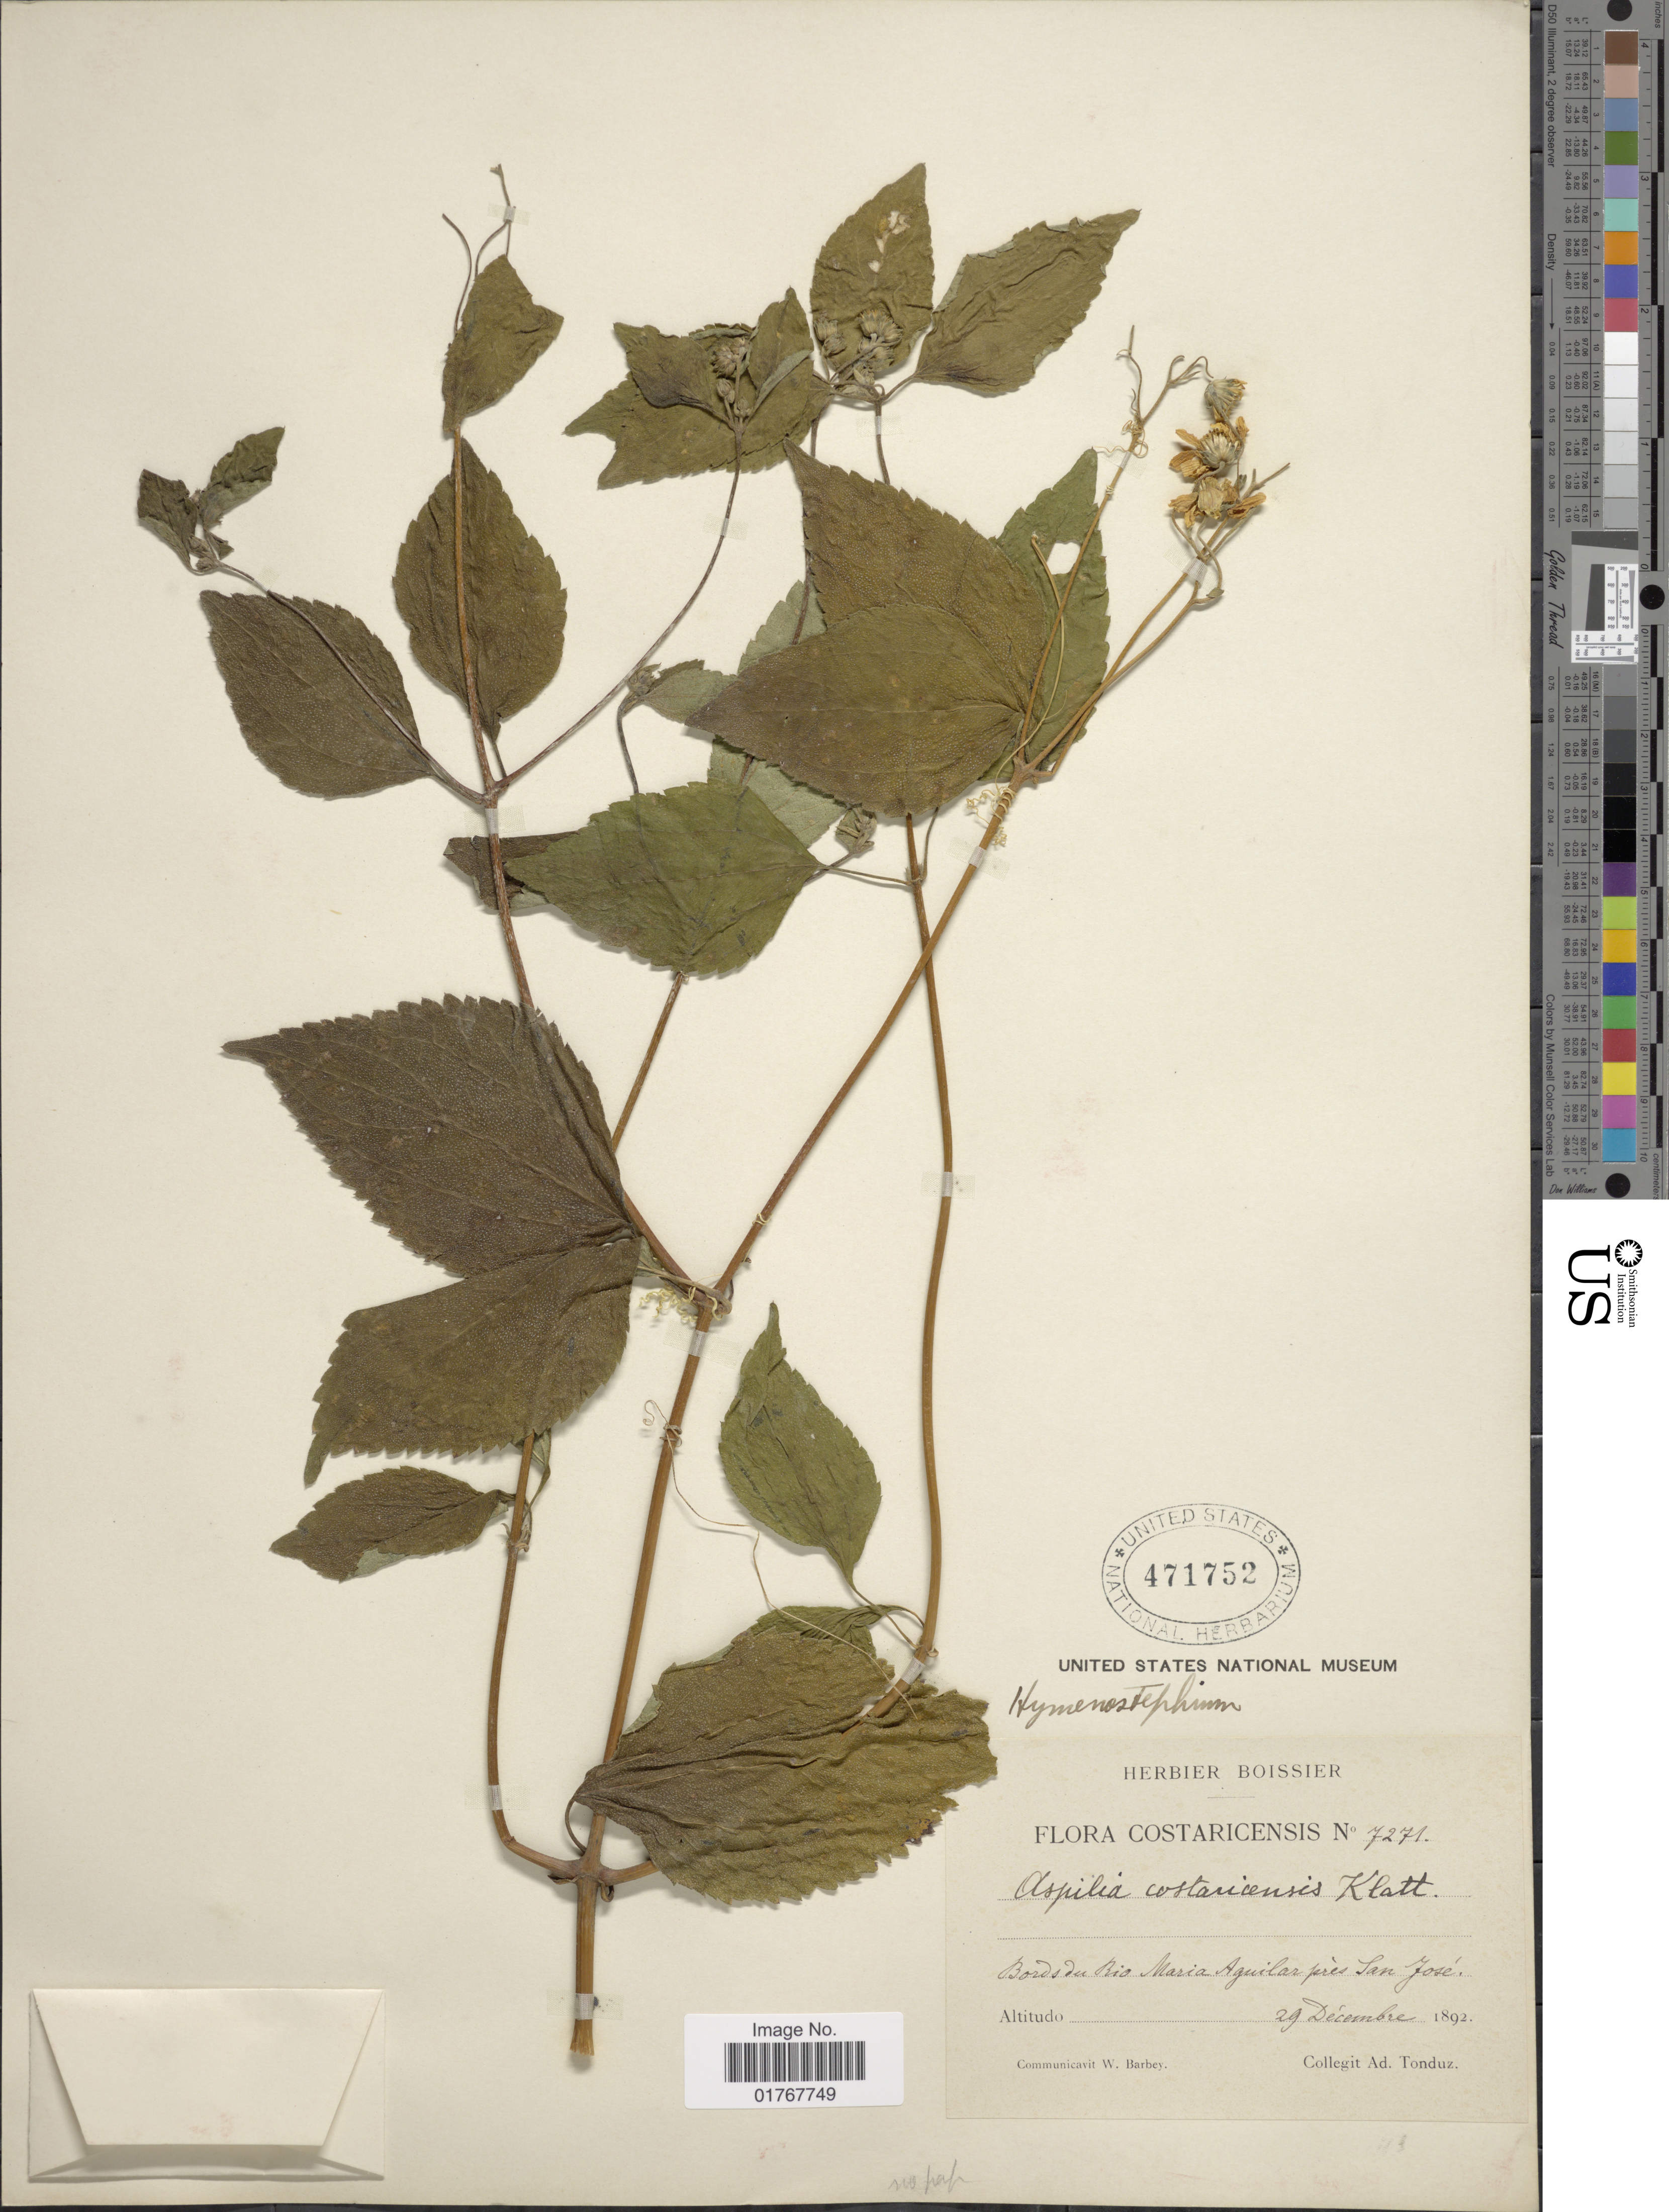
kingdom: Plantae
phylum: Tracheophyta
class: Magnoliopsida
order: Asterales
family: Asteraceae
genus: Viguiera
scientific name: Viguiera cordata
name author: (Hook. & Arn.) D'Arcy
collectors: A. Tonduz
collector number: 7271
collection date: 1892-12-29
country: Costa Rica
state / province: San José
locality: Bords du Rio Maria Aguilar prés San José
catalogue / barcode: US 471752